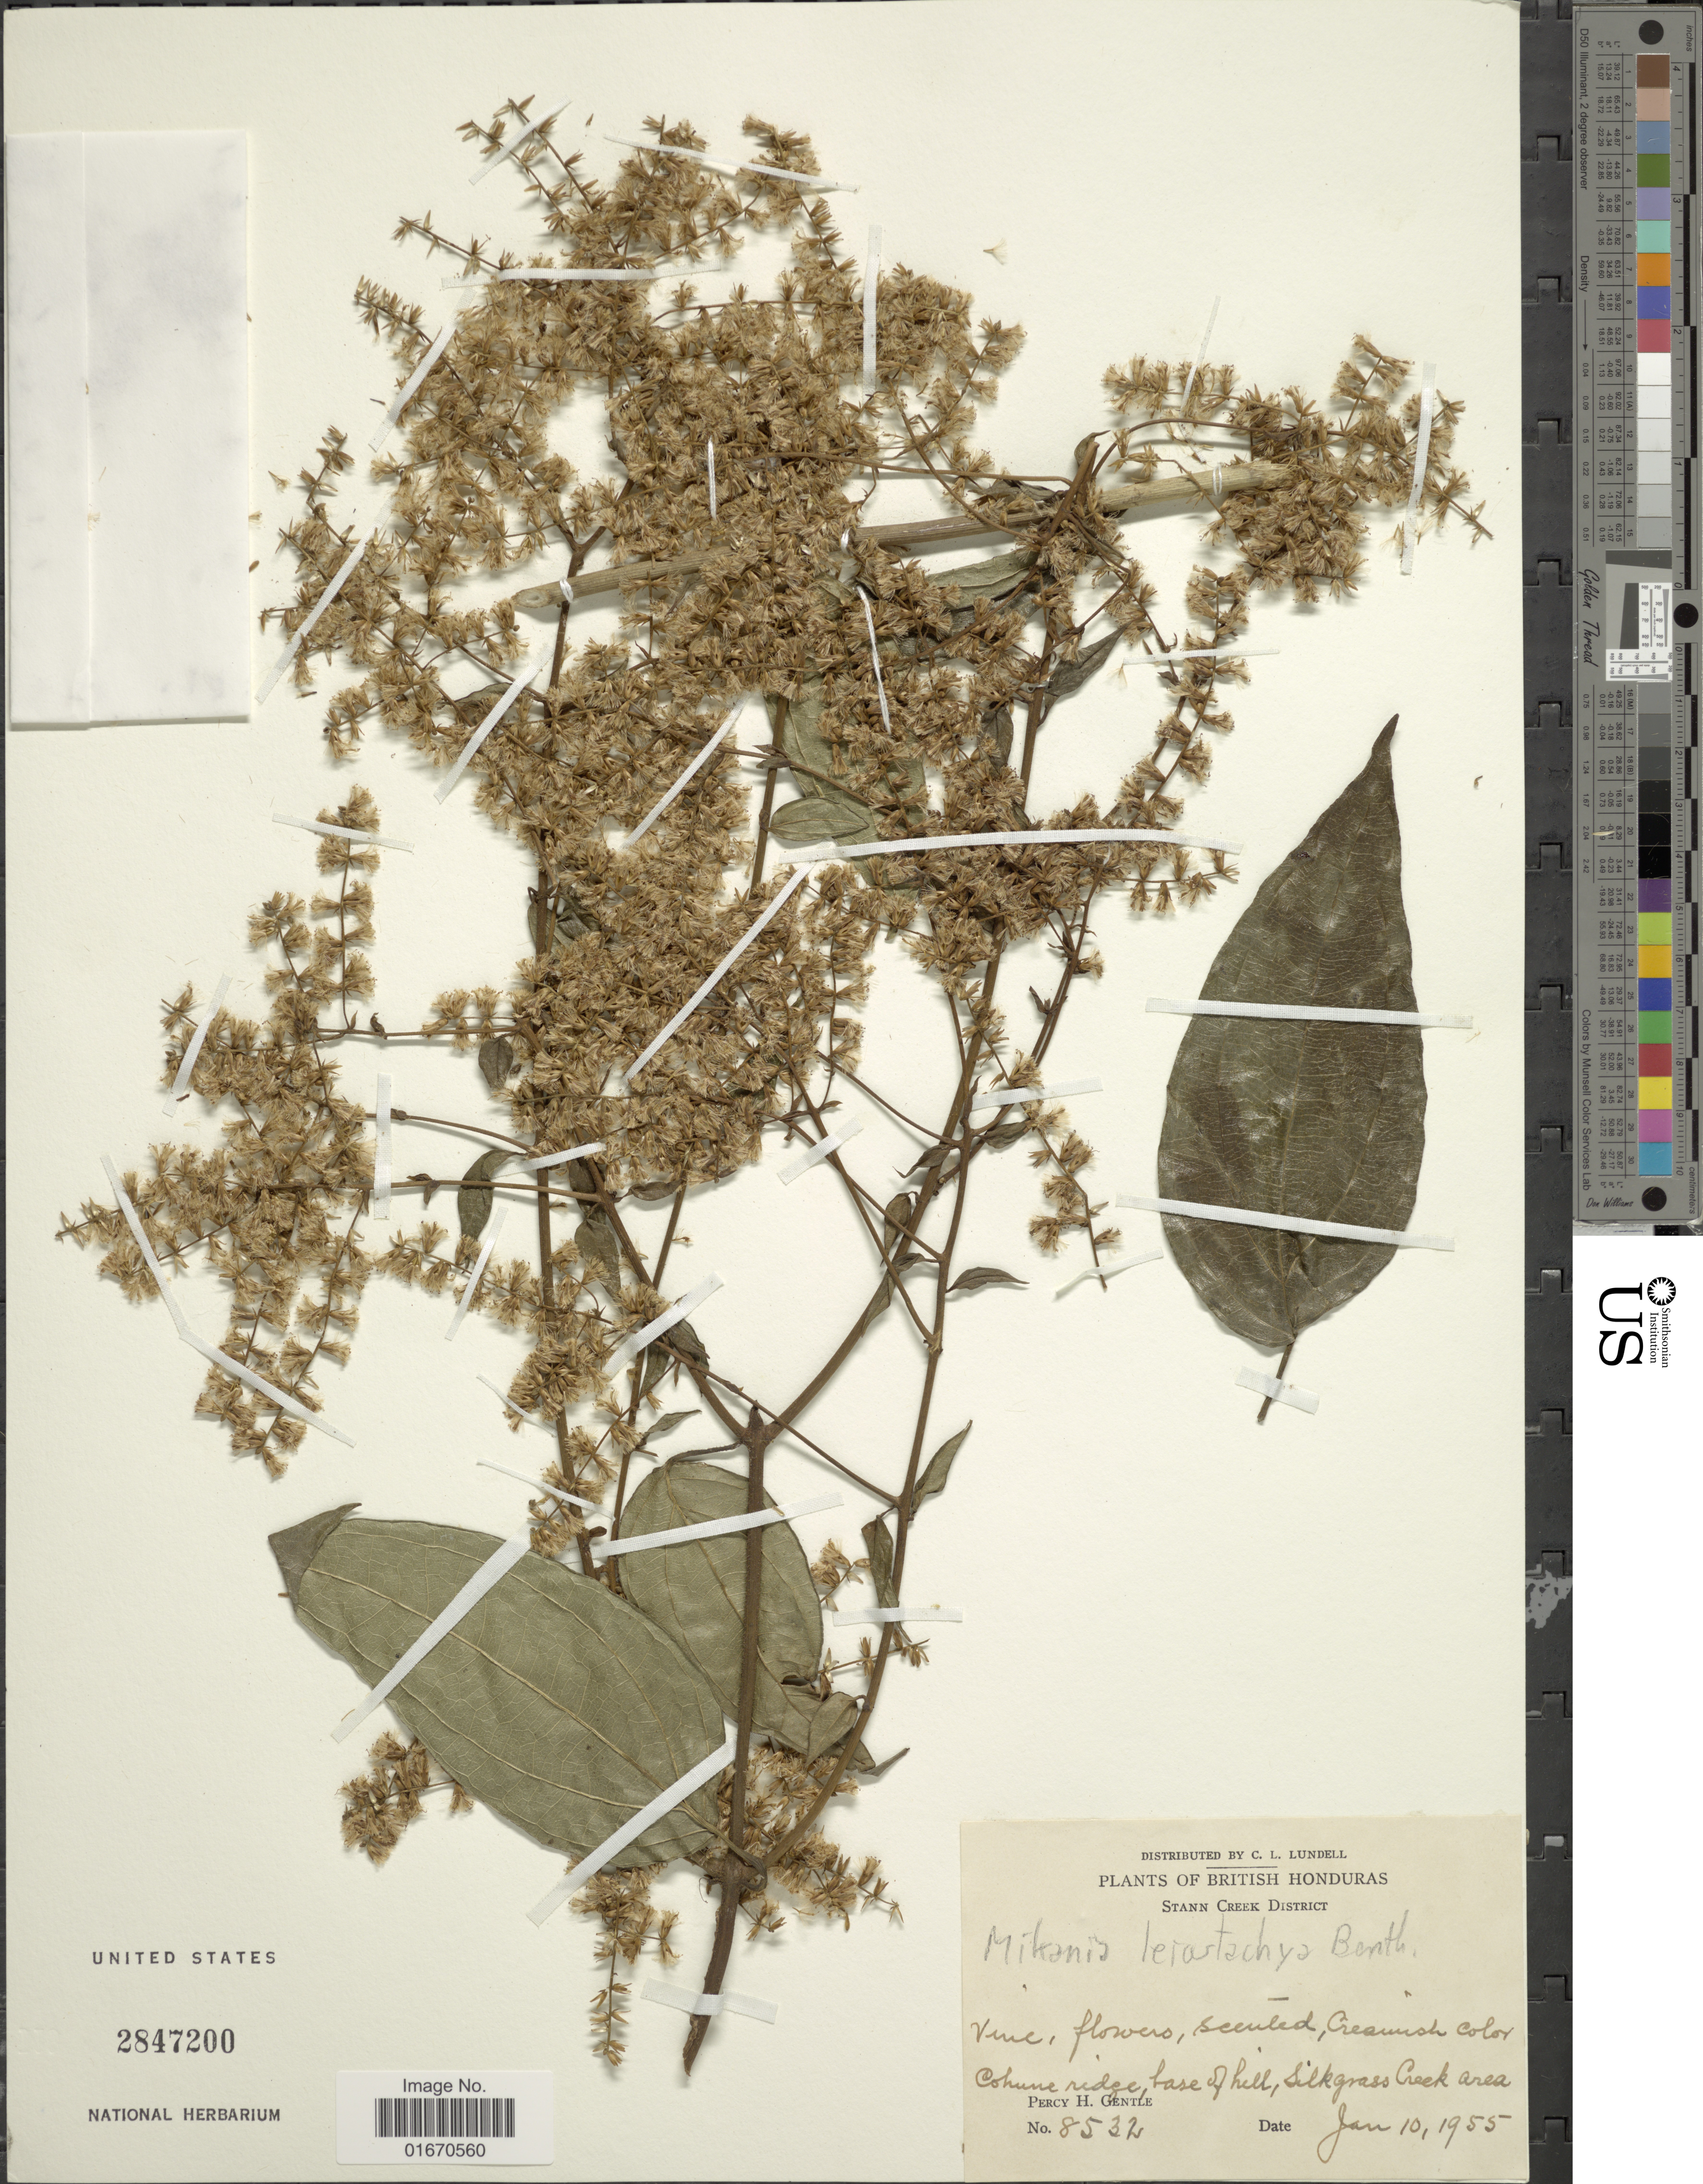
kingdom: Plantae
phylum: Tracheophyta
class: Magnoliopsida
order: Asterales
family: Asteraceae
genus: Mikania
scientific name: Mikania leiostachya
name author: Benth.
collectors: P. H. Gentle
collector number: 8532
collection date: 1955-01-10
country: Belize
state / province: Stann Creek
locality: British Honduras, Cohune ridge base of hill, Silk Grass Creek area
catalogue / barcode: US 2847200